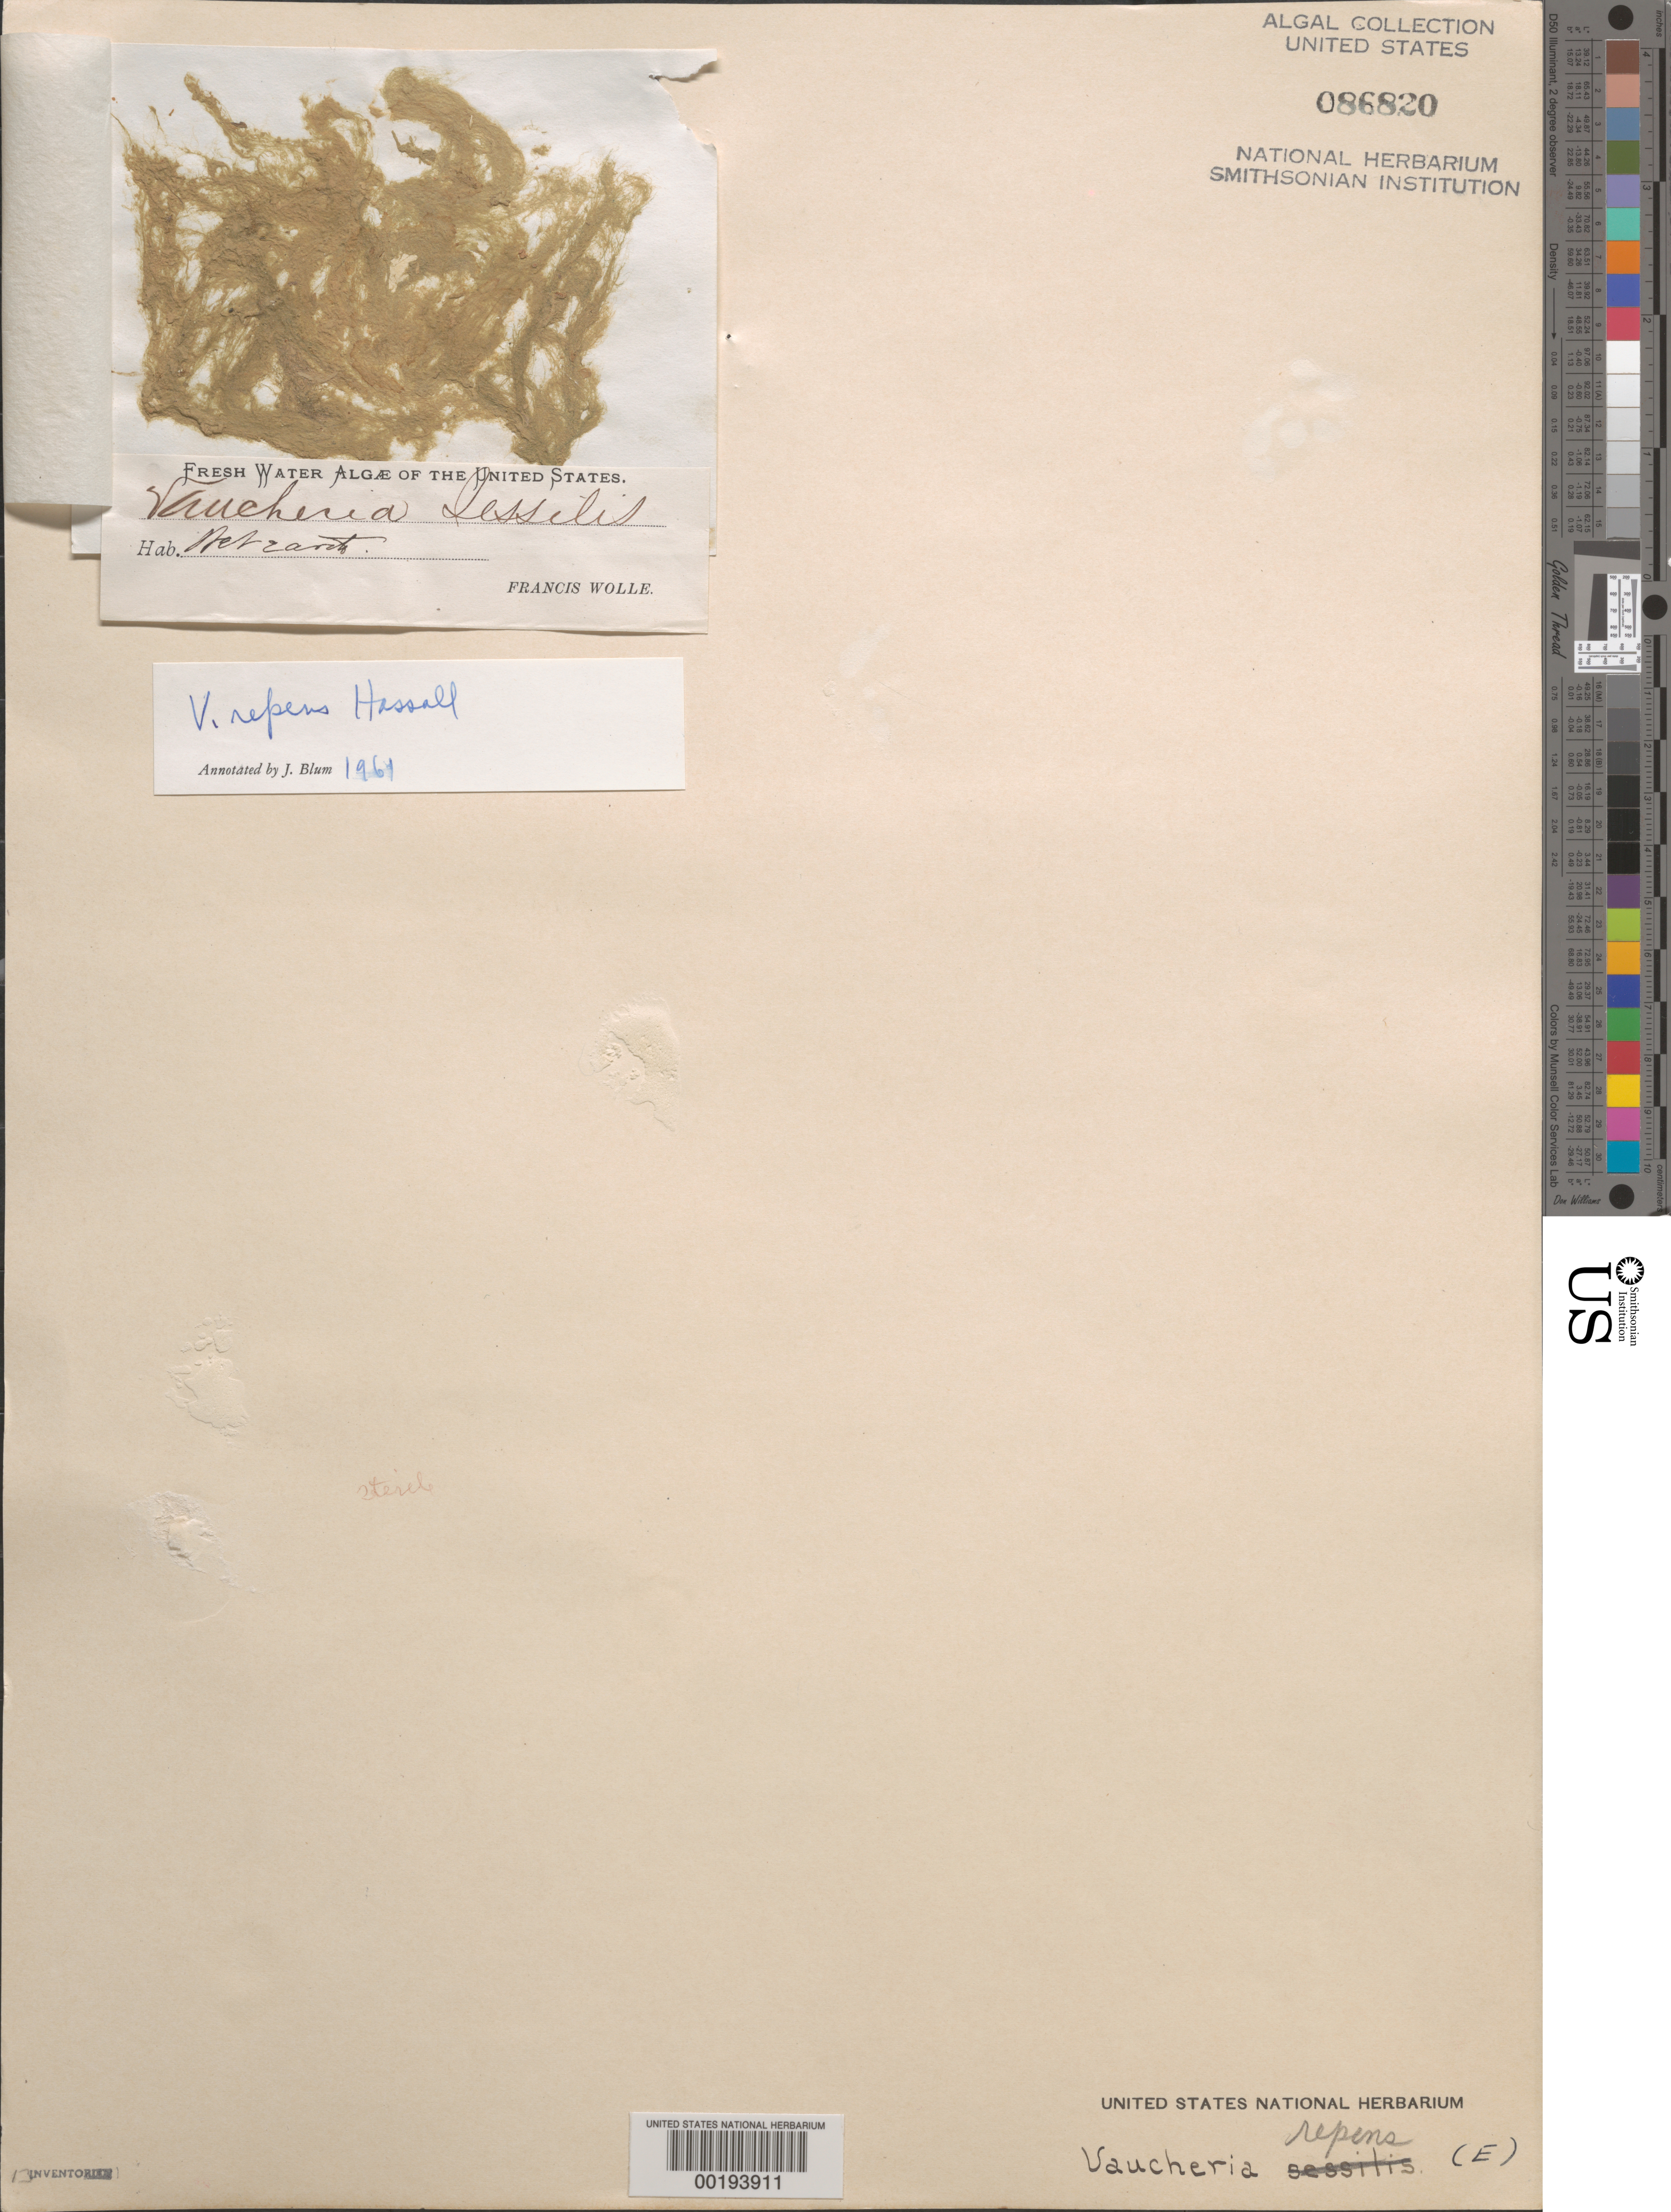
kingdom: Chromista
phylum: Ochrophyta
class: Xanthophyceae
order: Vaucheriales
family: Vaucheriaceae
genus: Vaucheria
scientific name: Vaucheria repens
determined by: Blum, J. L.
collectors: F. Wolle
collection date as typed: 18--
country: United States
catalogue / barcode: US 86820